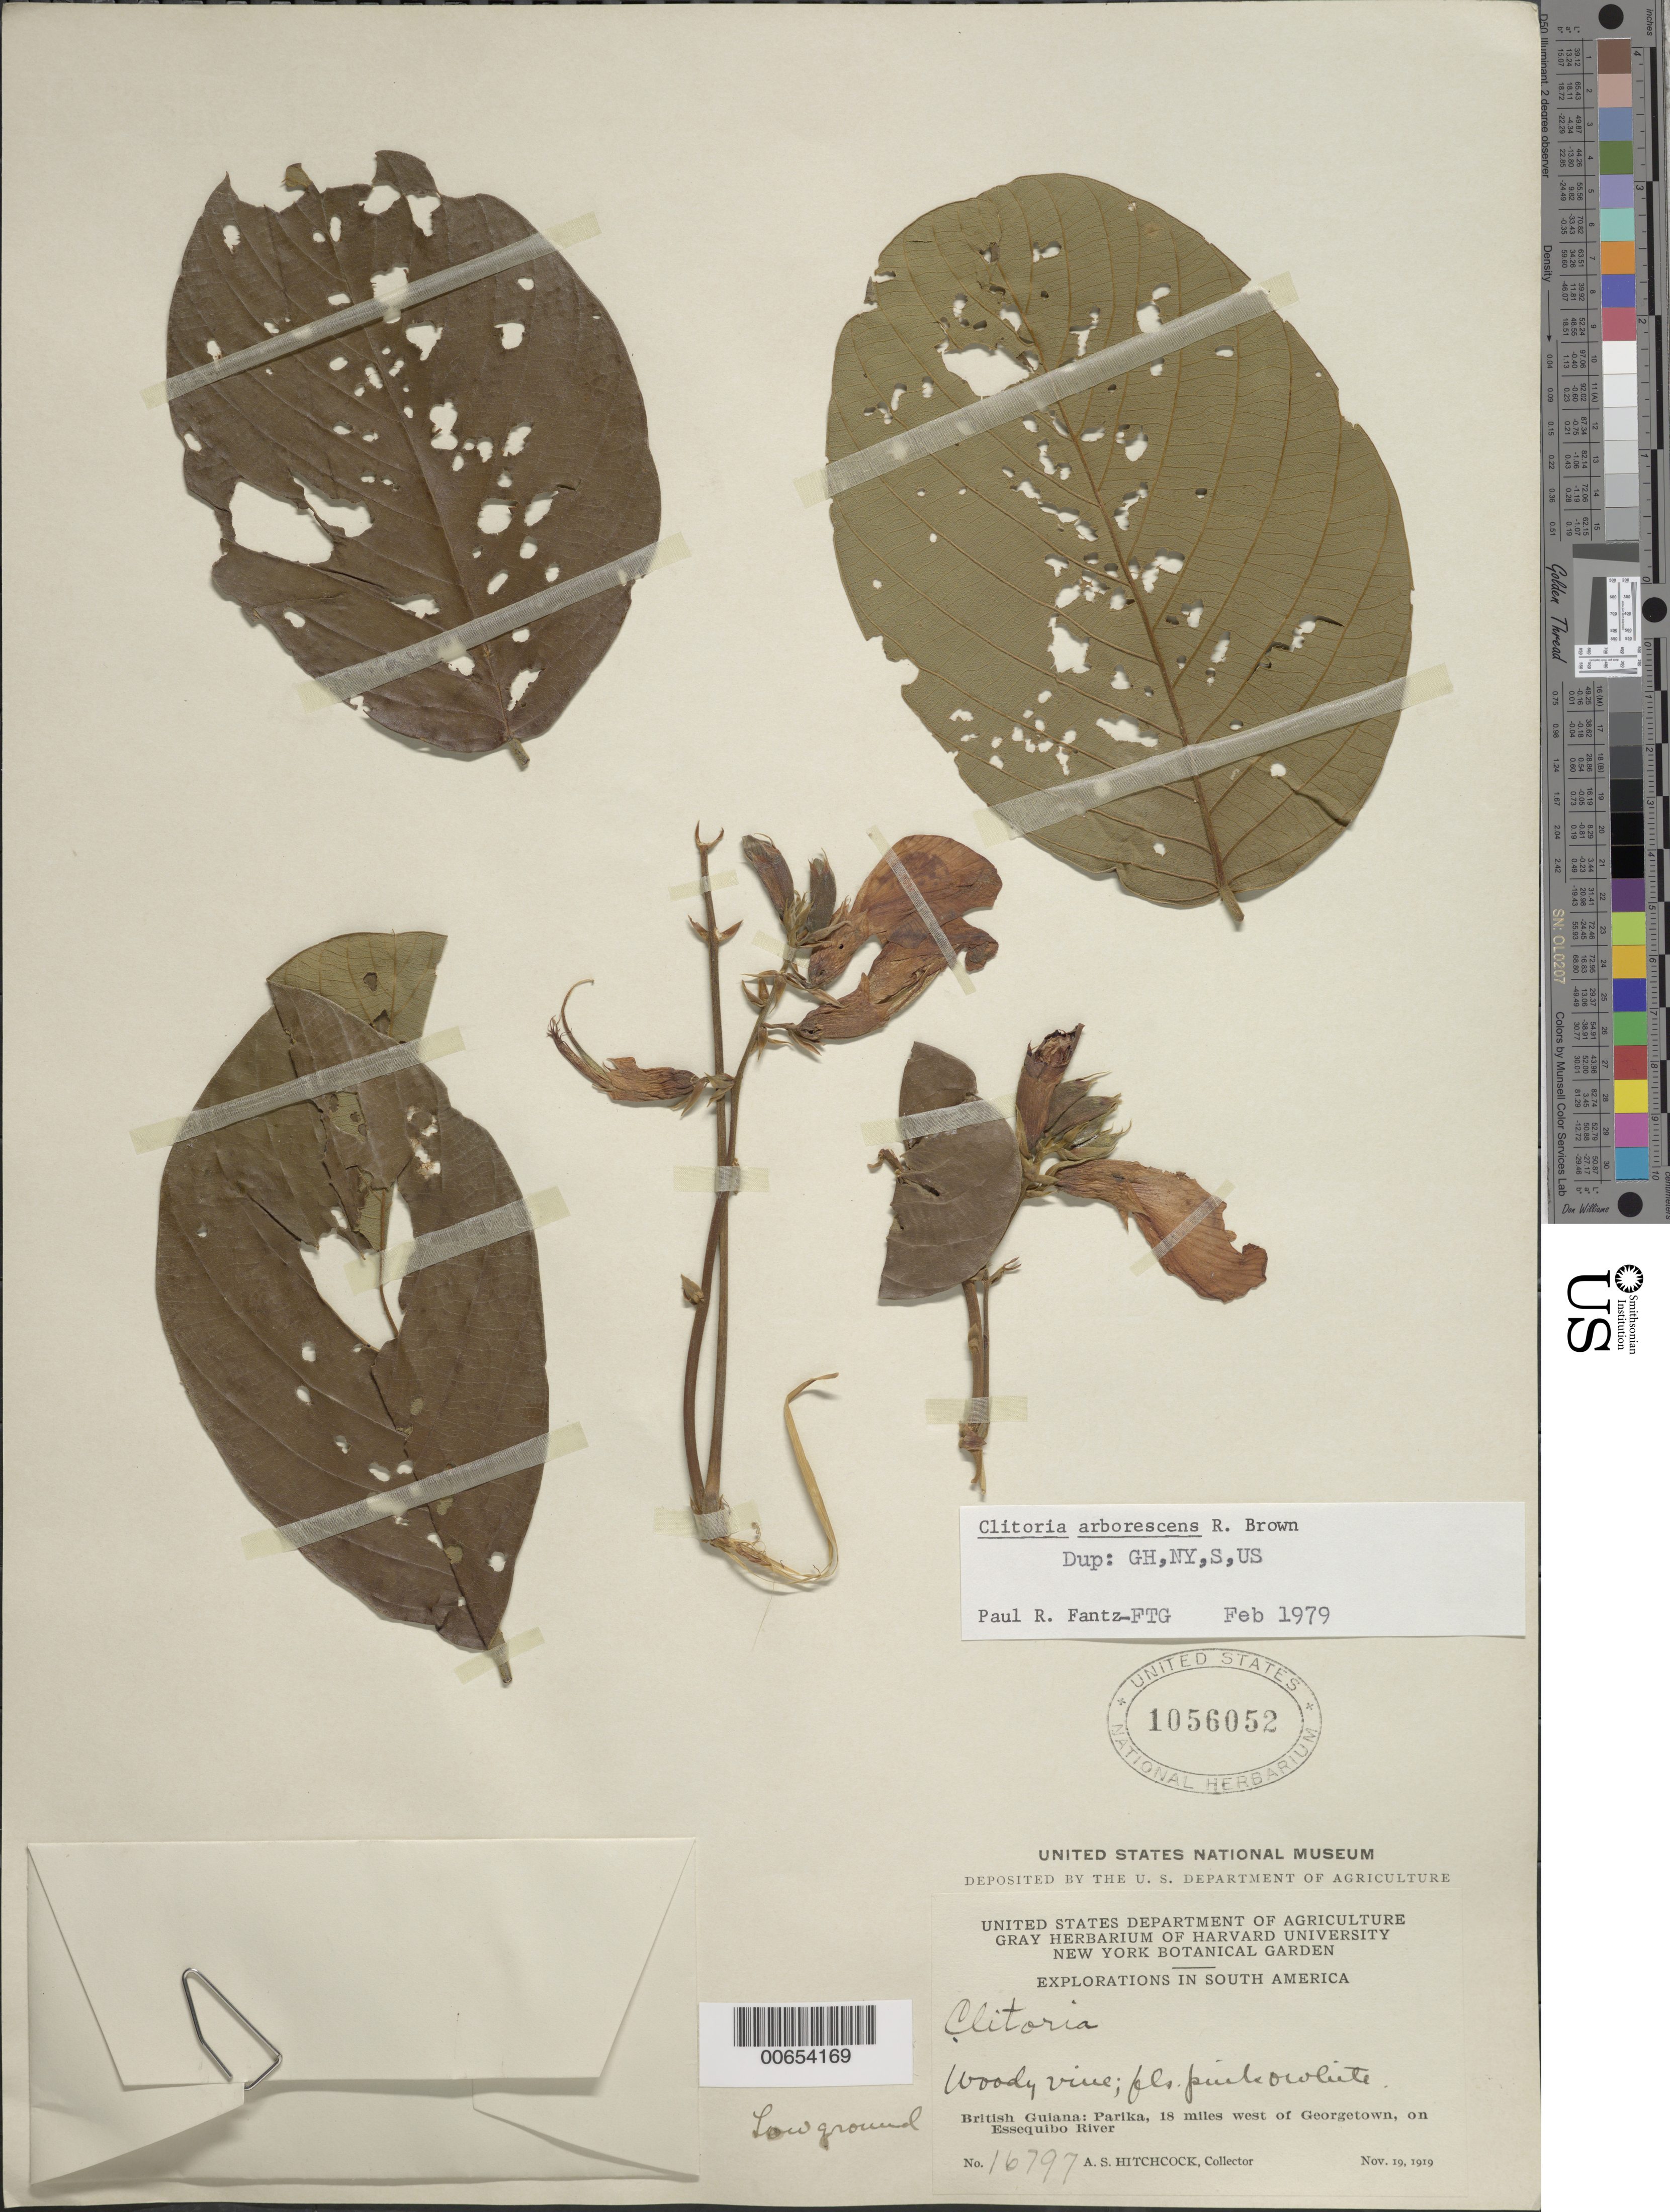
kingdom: Plantae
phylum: Tracheophyta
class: Magnoliopsida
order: Fabales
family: Fabaceae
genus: Clitoria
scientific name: Clitoria arborescens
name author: R. Br.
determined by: Fantz, P. R., (FLAS), University of Florida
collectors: A. S. Hitchcock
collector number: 16797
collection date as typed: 19-Nov-19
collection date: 1919-11-19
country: Guyana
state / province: Essequibo Isl-W. Demerara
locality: Parika, 18 mi. W of Georgetown, on Essequibo R.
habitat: Low ground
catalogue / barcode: US 1056052